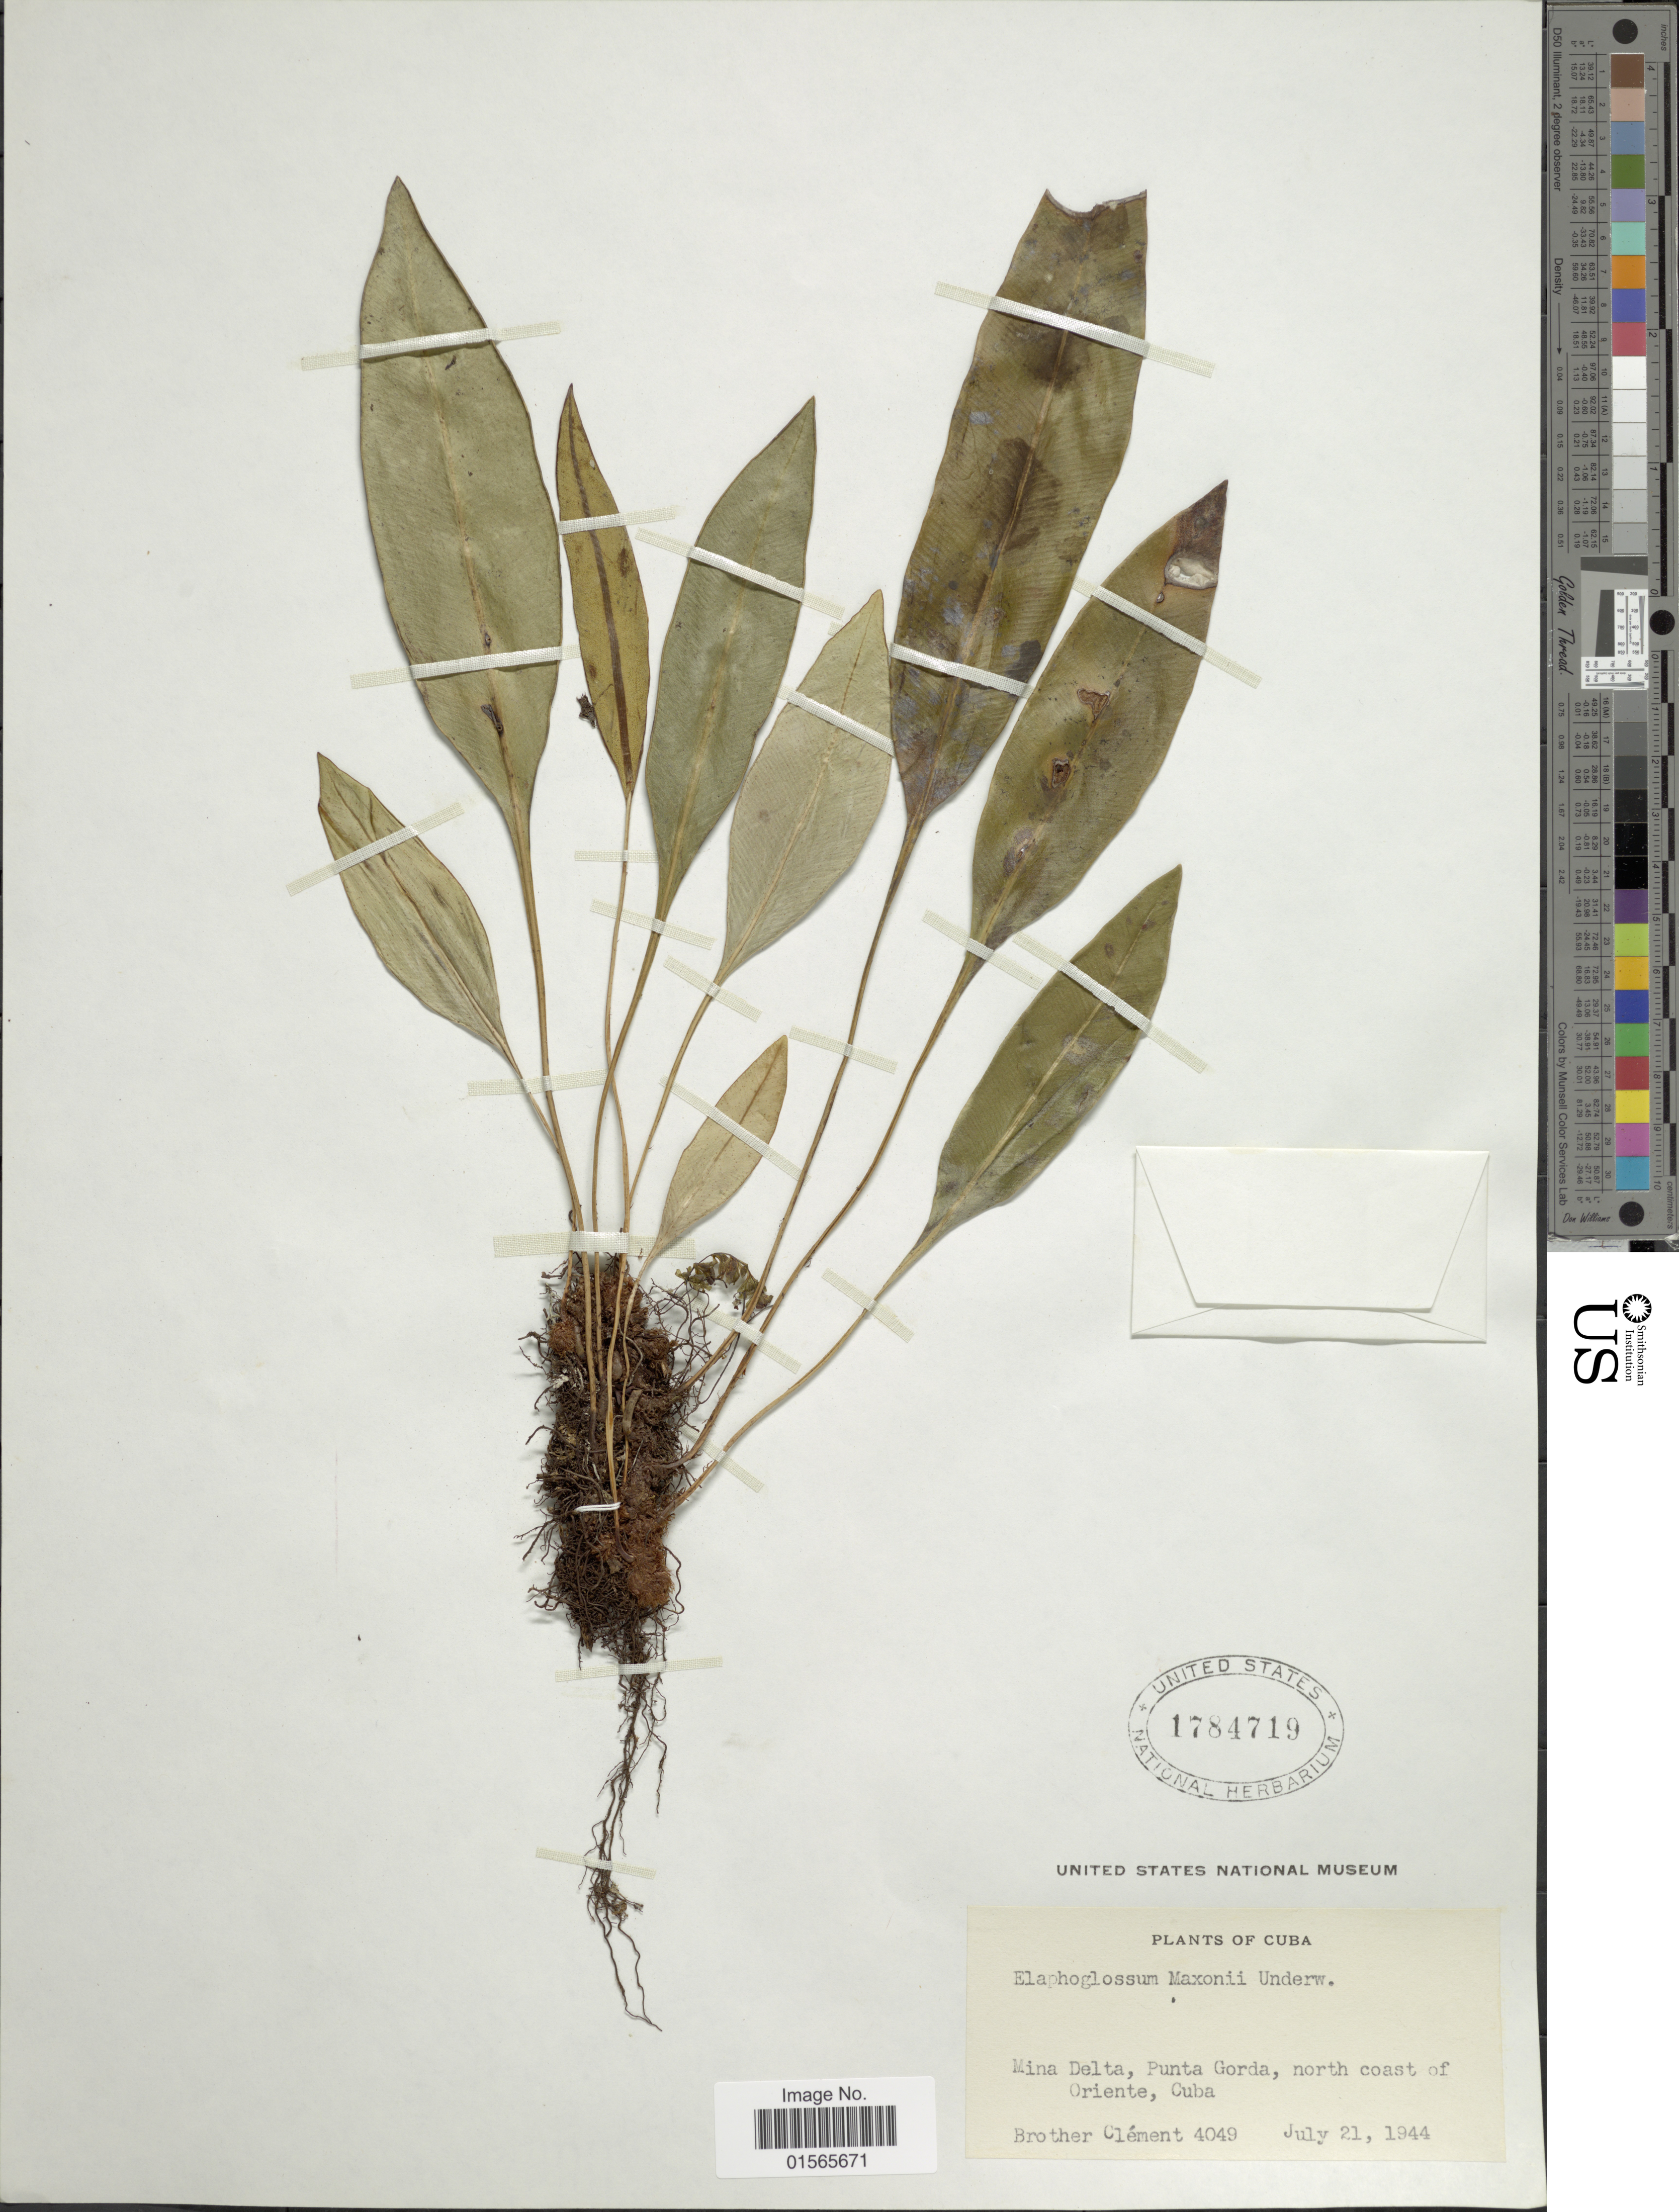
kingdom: Plantae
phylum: Tracheophyta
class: Polypodiopsida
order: Polypodiales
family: Dryopteridaceae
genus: Elaphoglossum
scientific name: Elaphoglossum maxonii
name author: Underw. ex C.V. Morton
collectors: B. Clement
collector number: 4049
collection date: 1944-07-21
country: Cuba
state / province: Oriente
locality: Mina Delta, punta Gorda, north coast of Oriente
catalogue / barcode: US 1784719